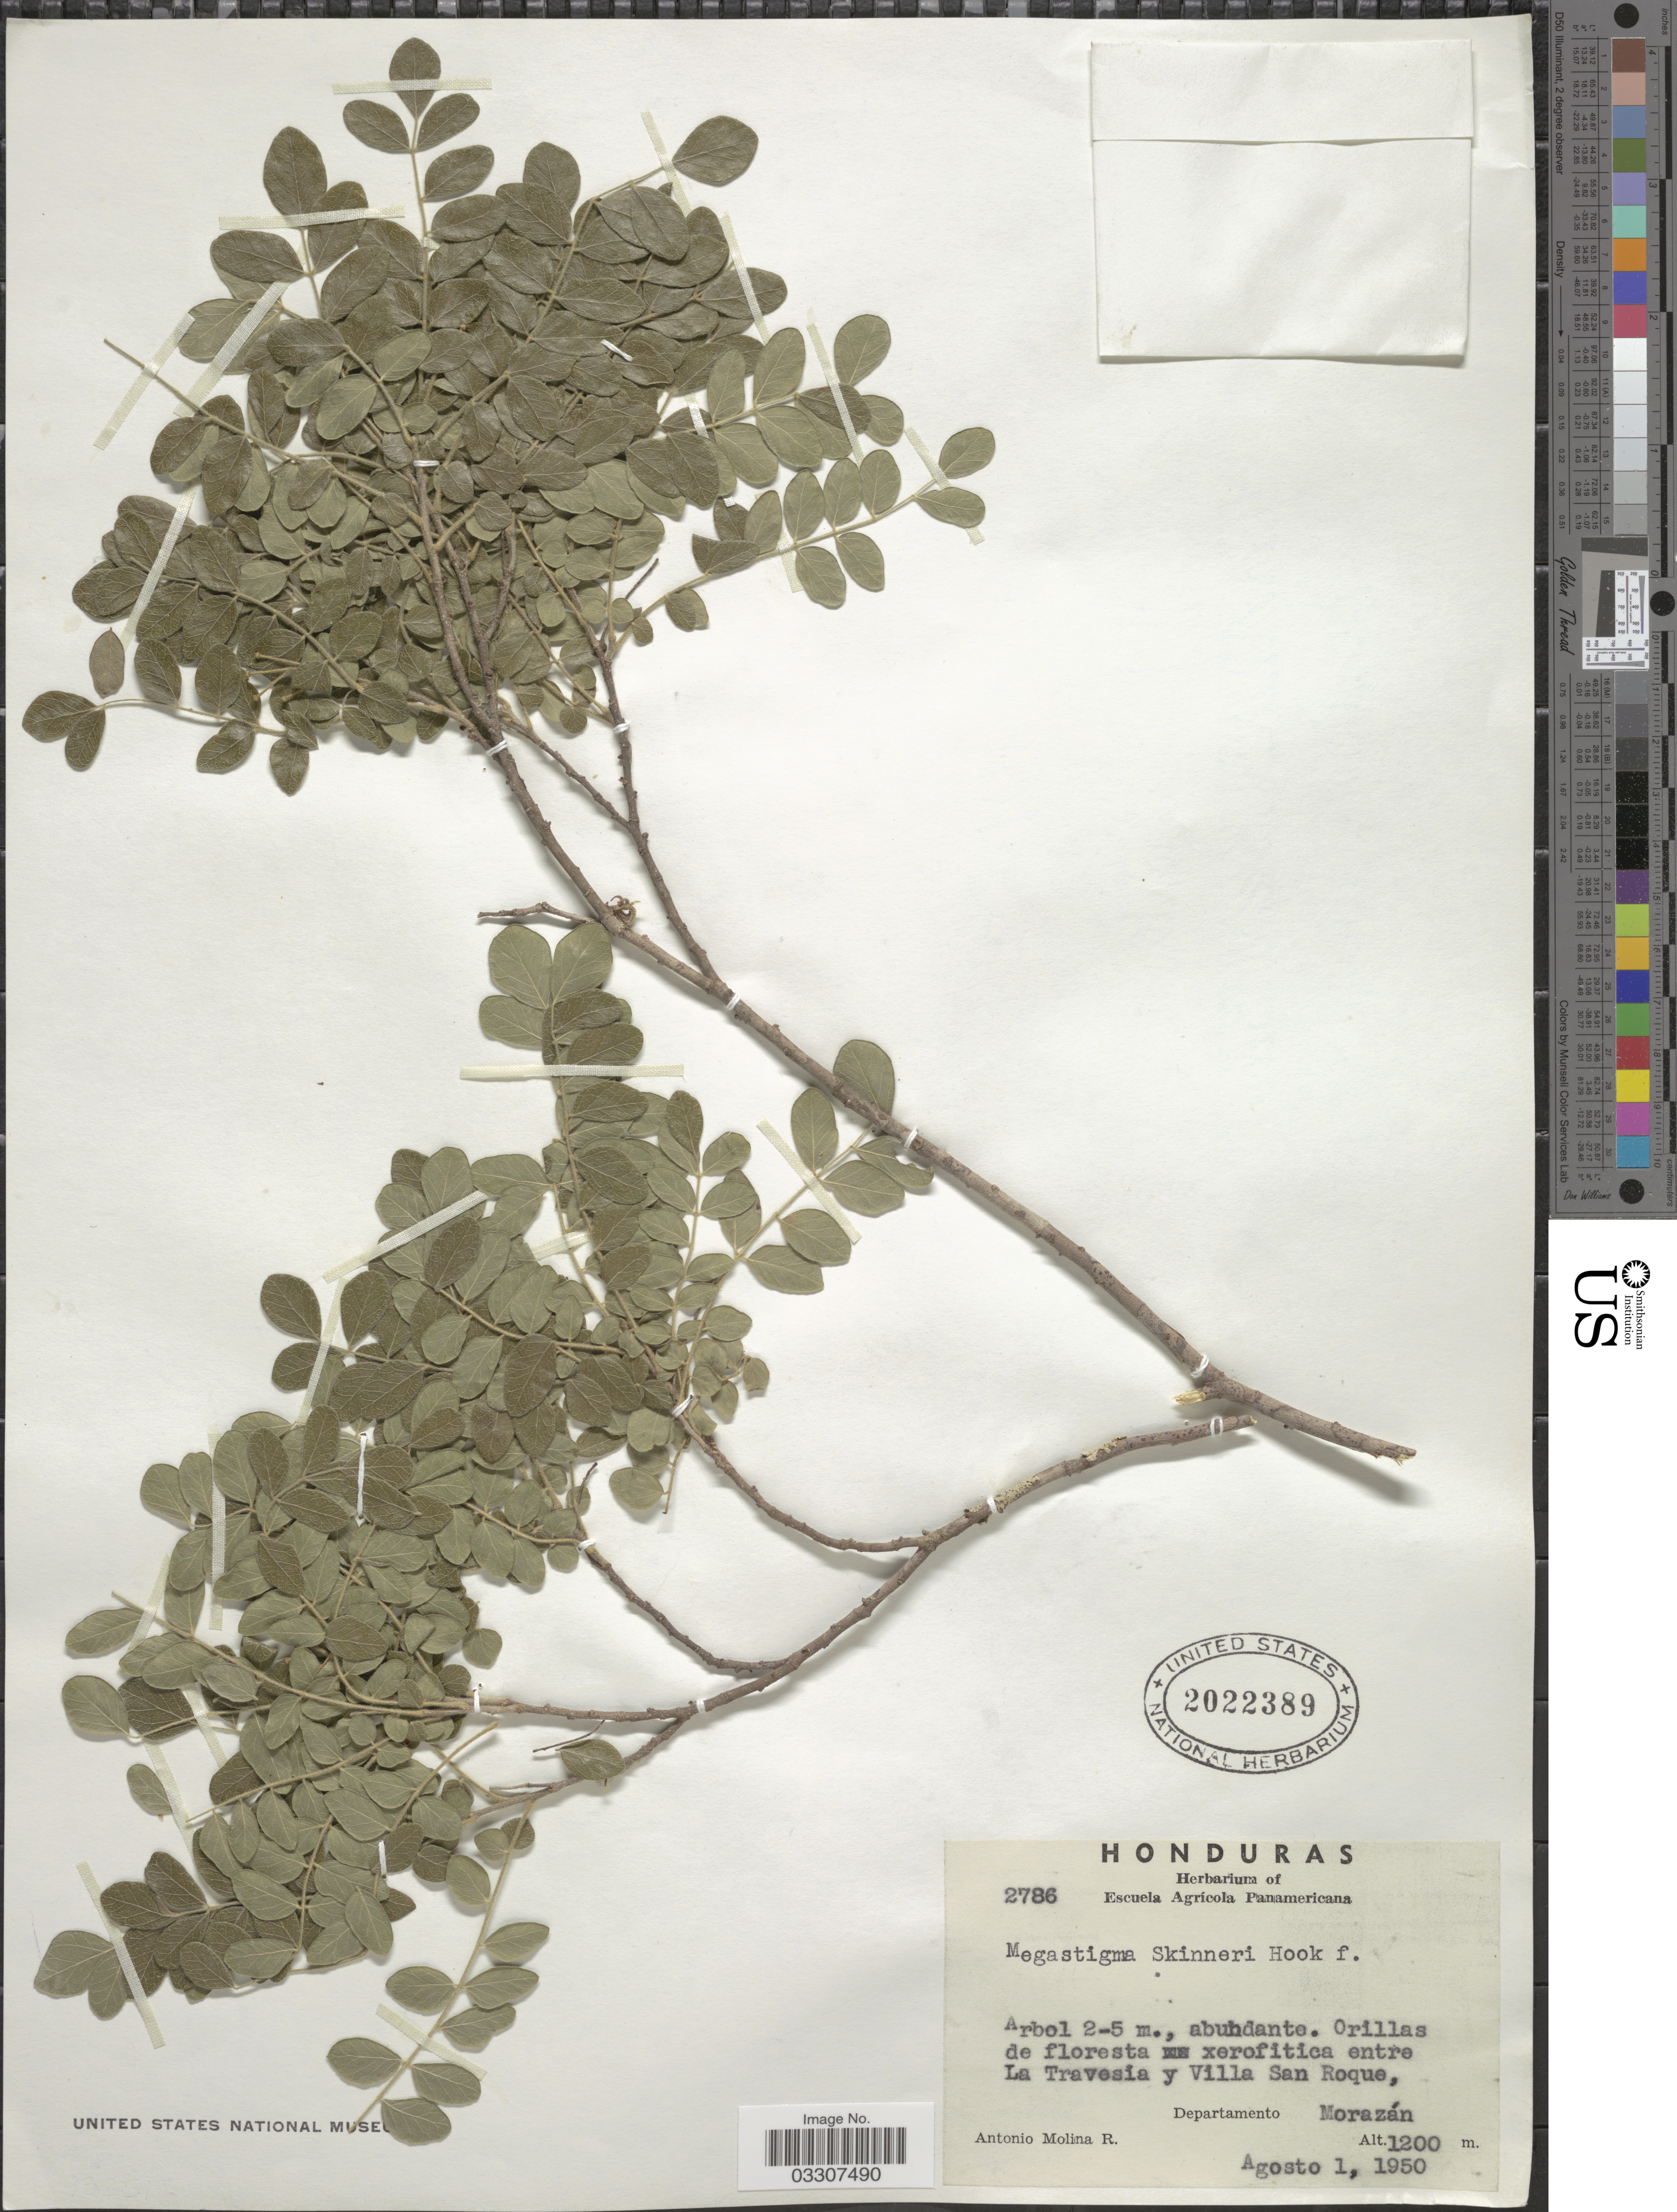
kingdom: Plantae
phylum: Tracheophyta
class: Magnoliopsida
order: Sapindales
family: Rutaceae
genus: Megastigma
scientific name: Megastigma skinneri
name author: Hook. f.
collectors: A. Molina R.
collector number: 2786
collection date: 1950-08-01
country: Honduras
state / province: Fco. Morazán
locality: Entre La Travesia y Villa San Roque, Departamento Morazán.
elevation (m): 1200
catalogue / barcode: US 2022389